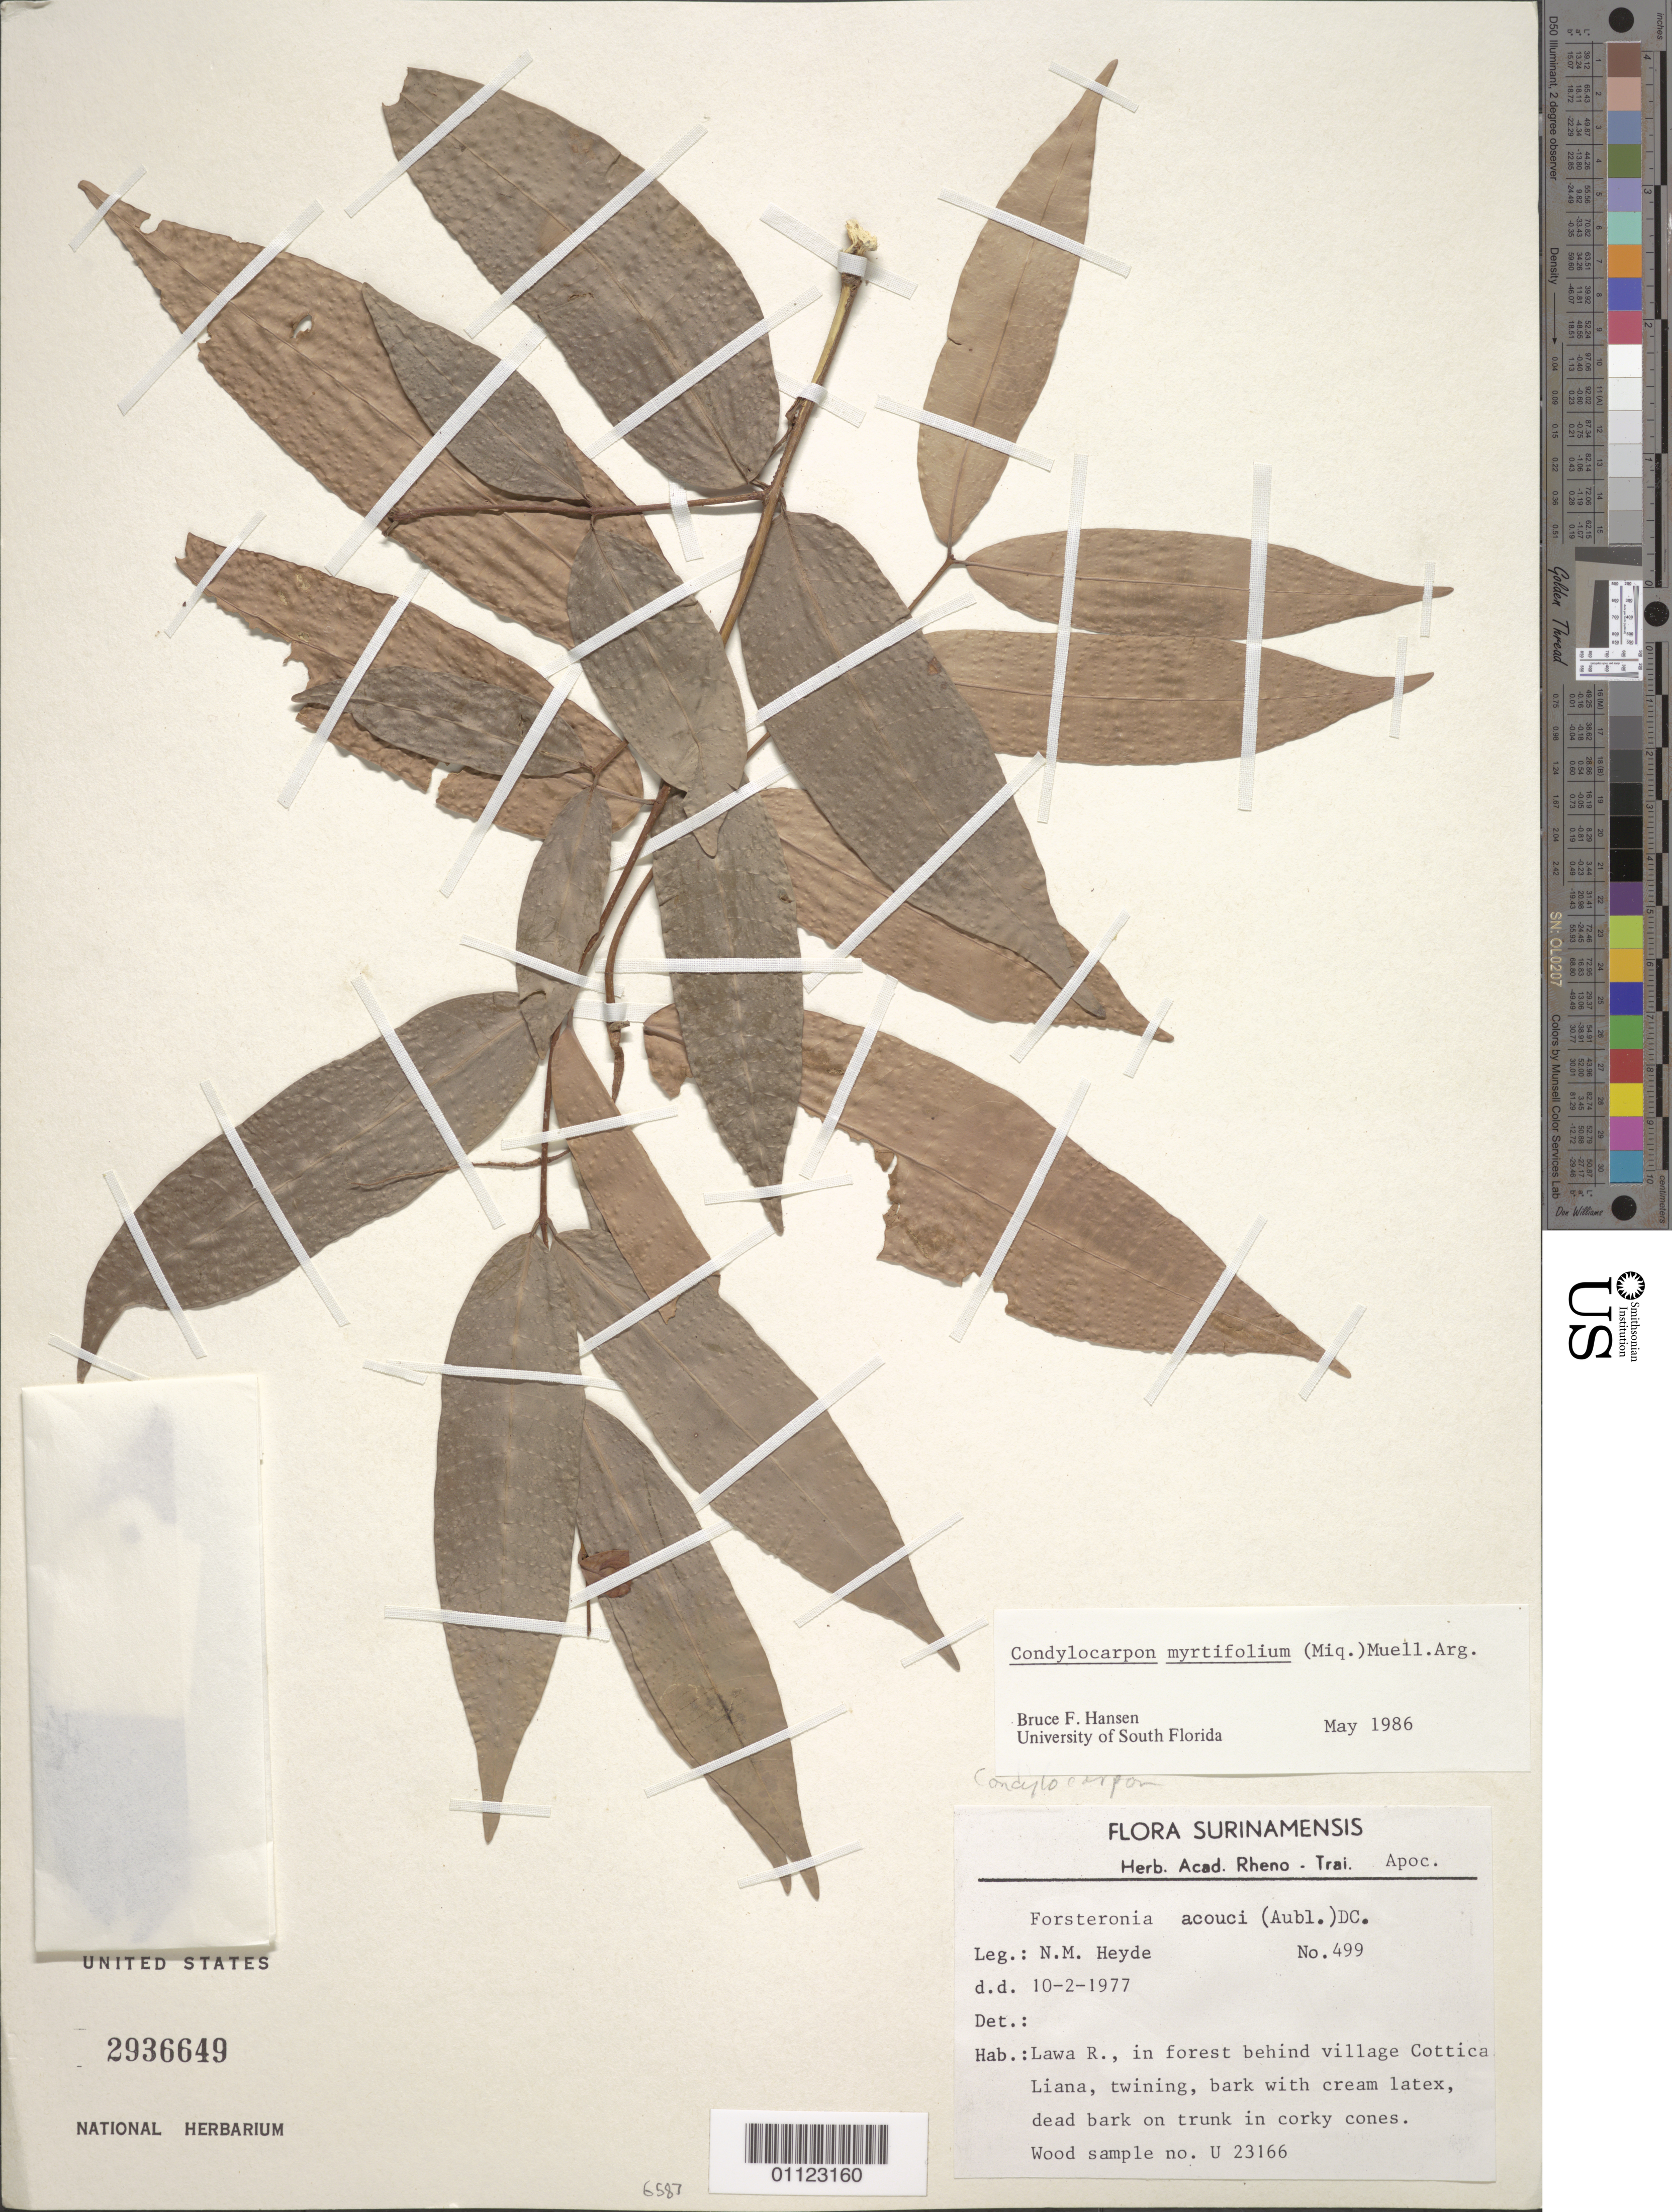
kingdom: Plantae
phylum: Tracheophyta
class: Magnoliopsida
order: Gentianales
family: Apocynaceae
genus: Condylocarpon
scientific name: Condylocarpon myrtifolium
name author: (Miq.) Müll. Arg.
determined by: Hansen, Bruce F., Curator (USF), University of South Florida (UNITED STATES)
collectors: N. M. Heyde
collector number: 499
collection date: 1922-02-10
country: Suriname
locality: Lawa R., in forest behind village Cottica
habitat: Liana, twining, bark with cream latex, dead bark on trunk in corky cones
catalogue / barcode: US 2936649